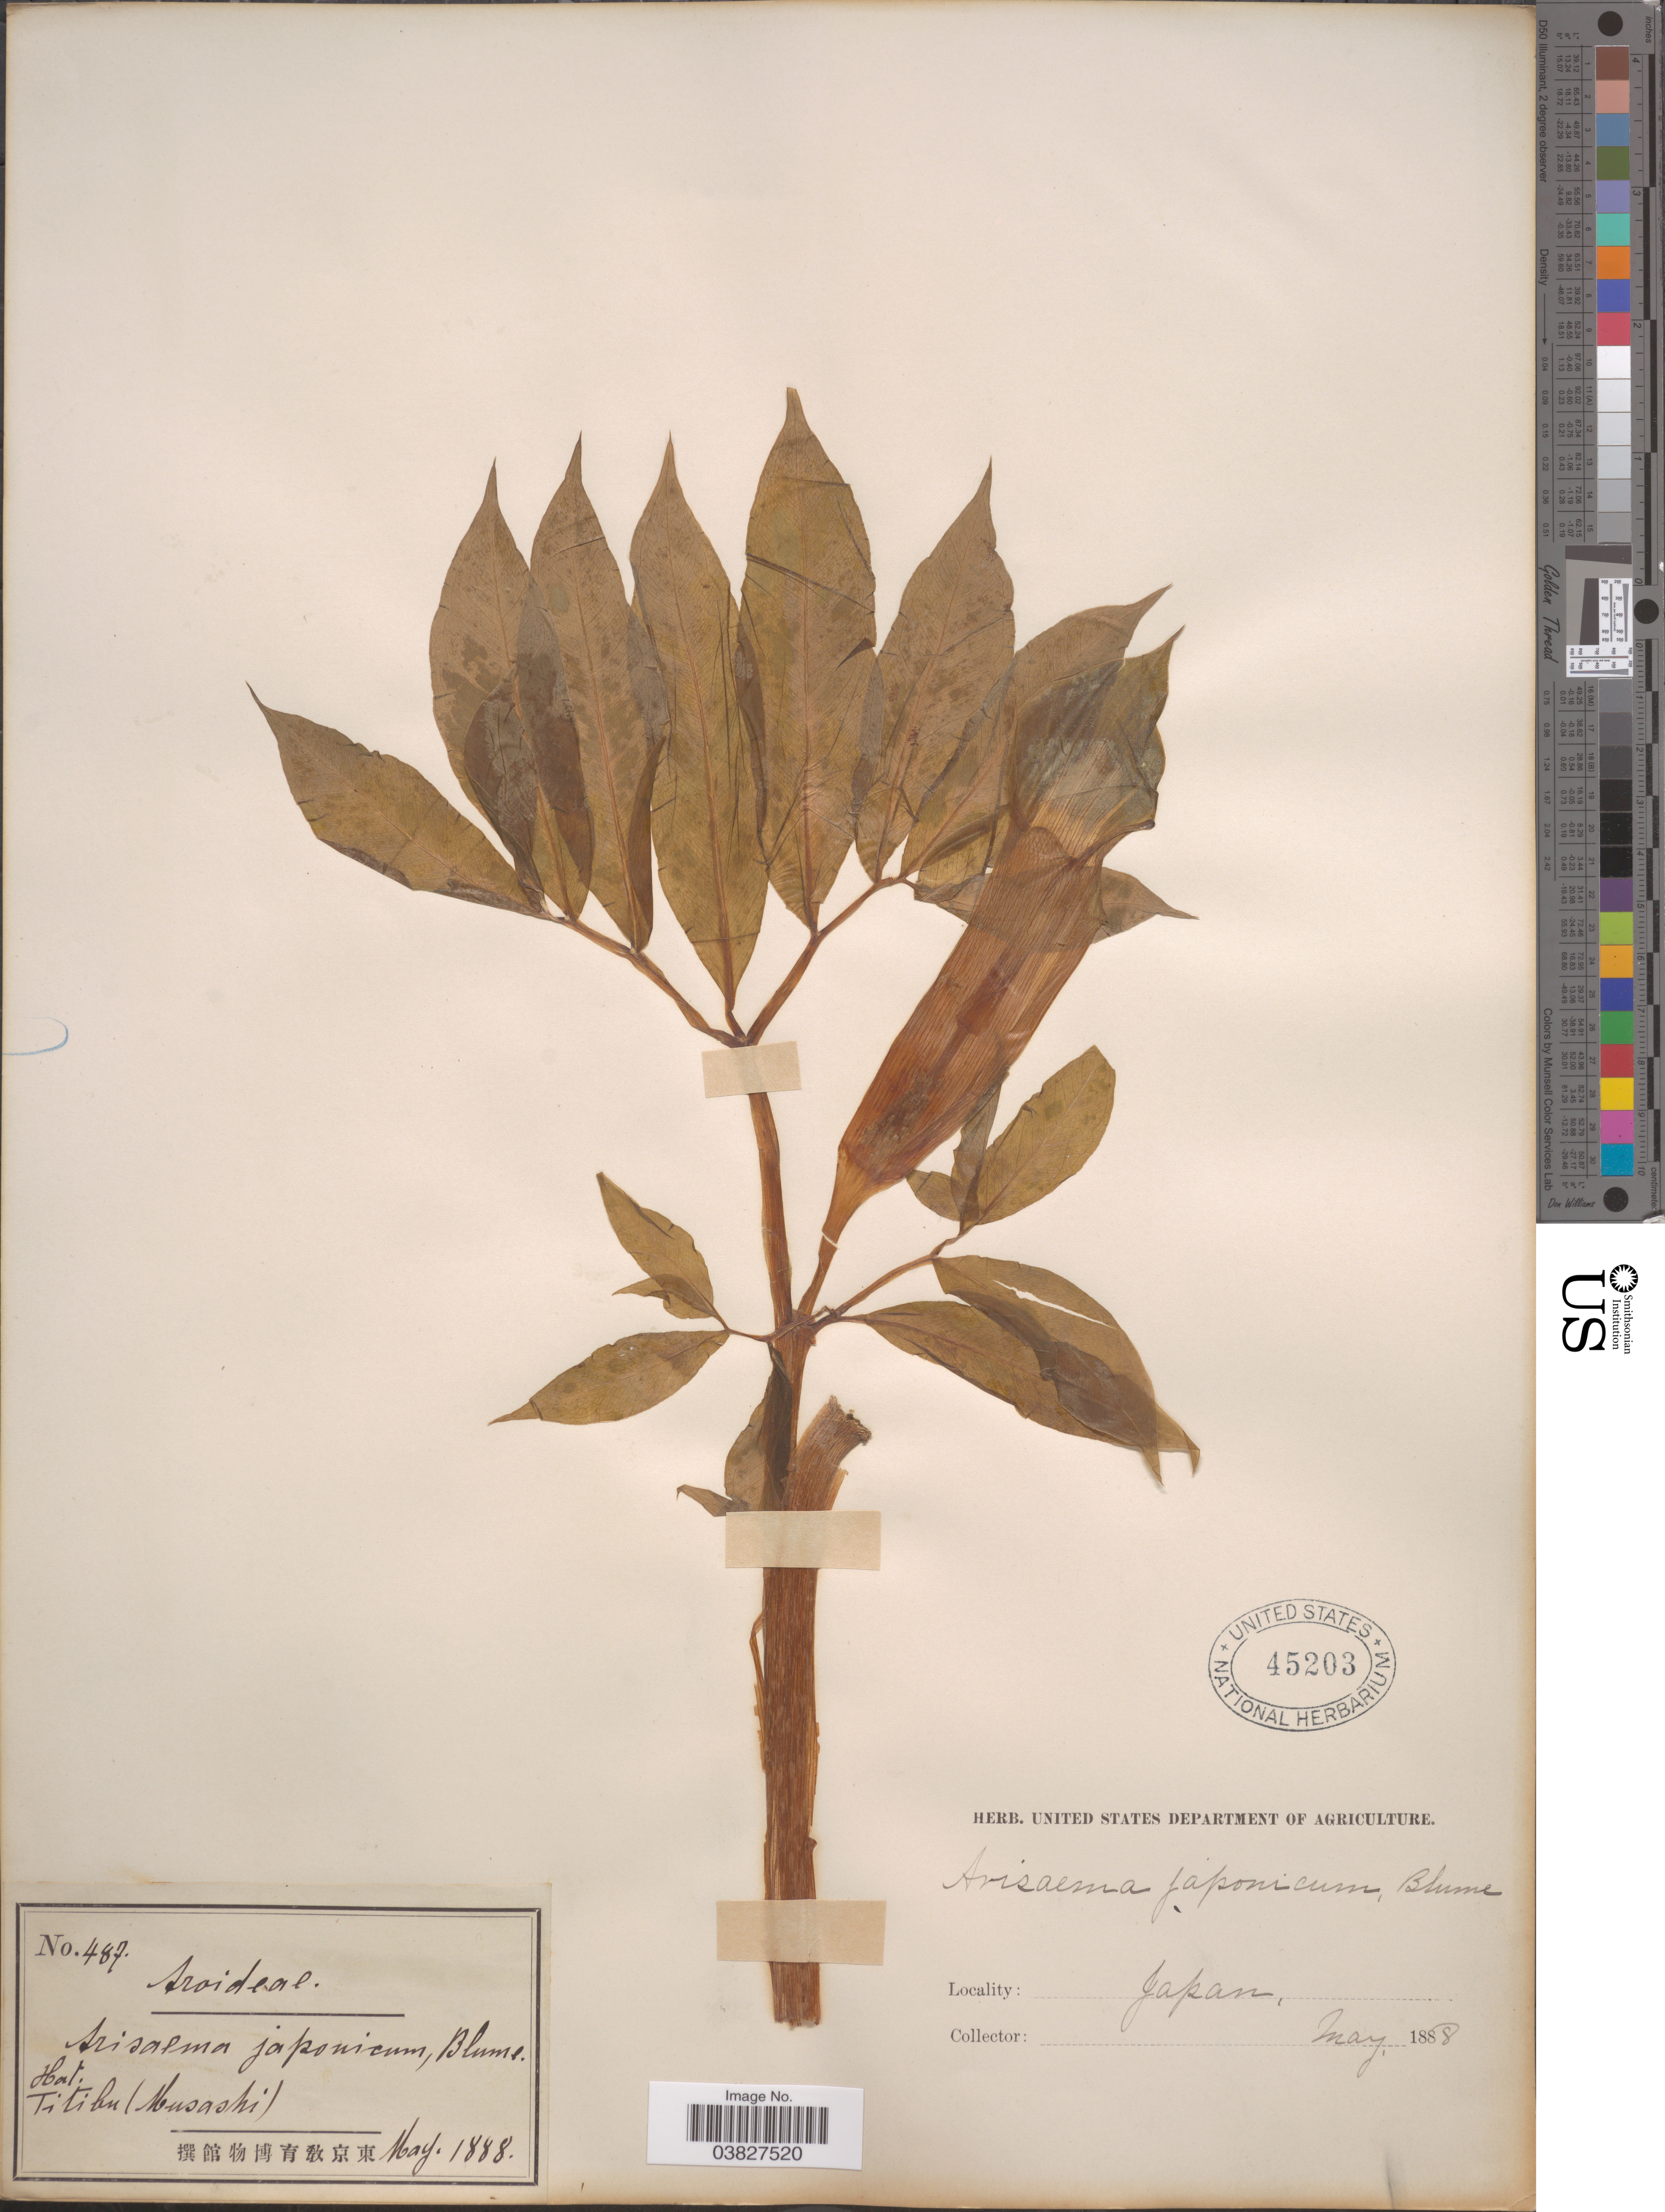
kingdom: Plantae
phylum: Tracheophyta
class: Liliopsida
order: Alismatales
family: Araceae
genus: Arisaema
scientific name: Arisaema serratum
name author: Schott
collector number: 487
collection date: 1888-05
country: Japan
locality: Titibu (Musashi).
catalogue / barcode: US 45203